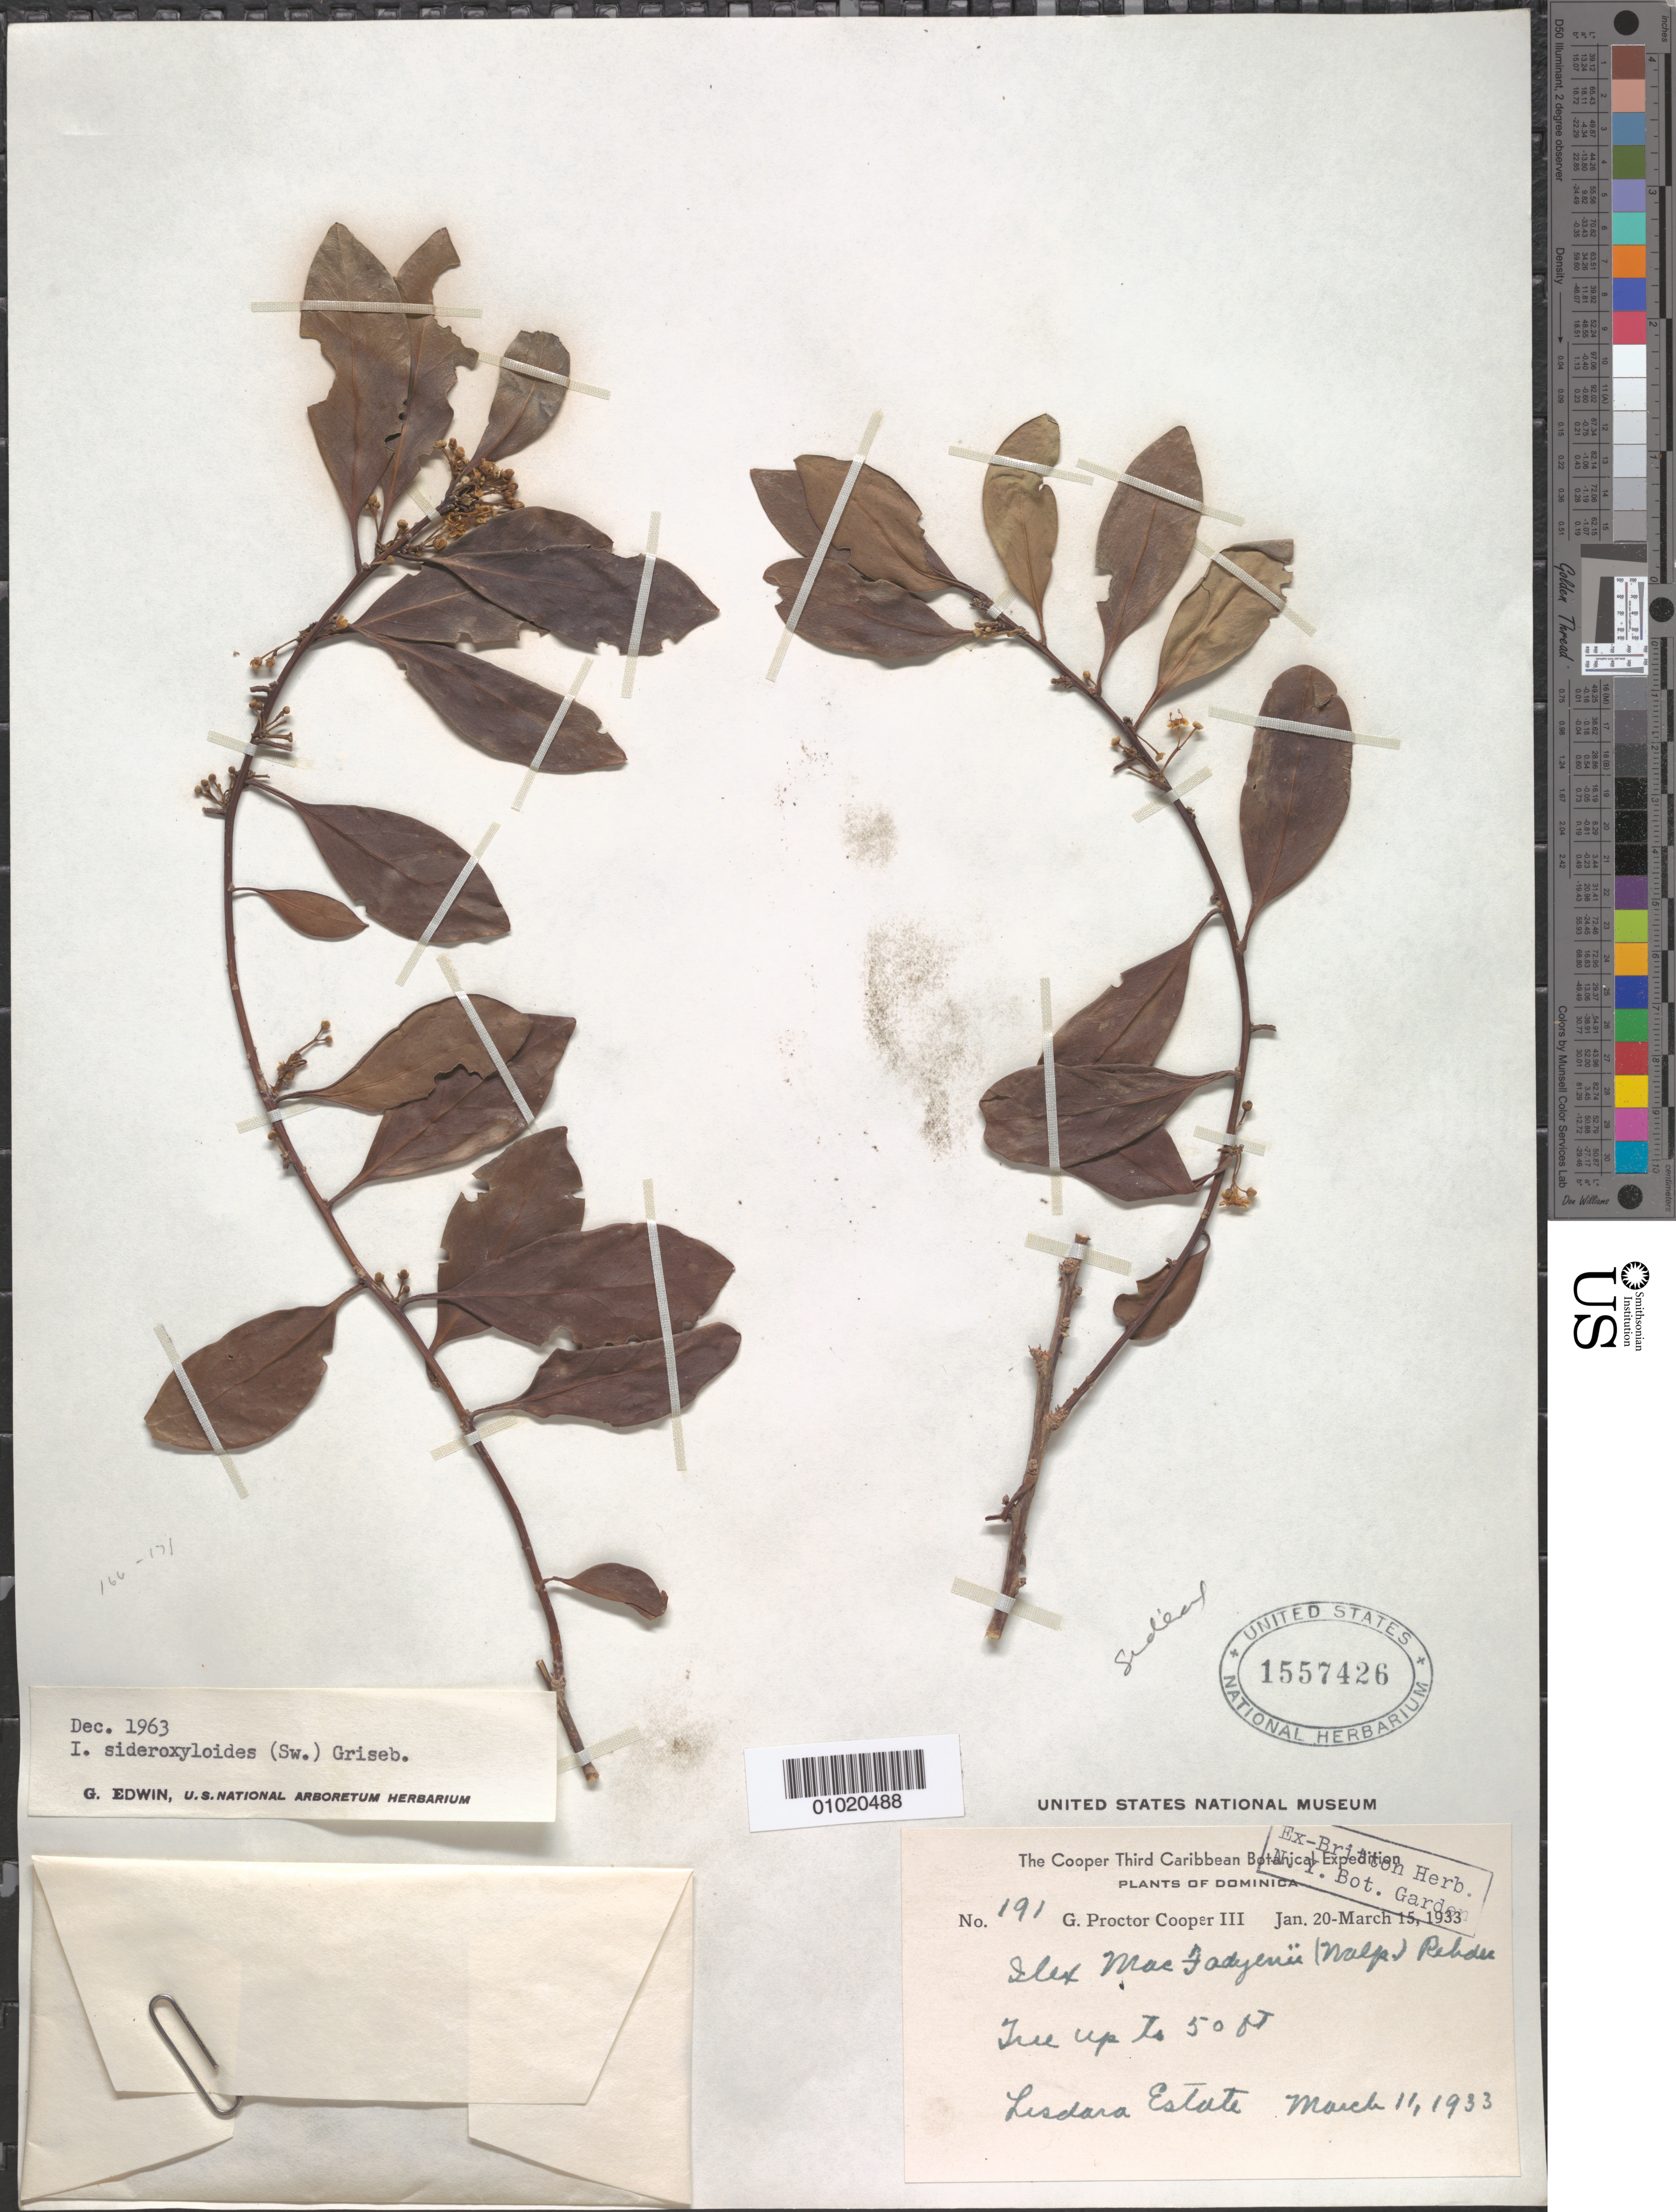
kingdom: Plantae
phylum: Tracheophyta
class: Magnoliopsida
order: Aquifoliales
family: Aquifoliaceae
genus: Ilex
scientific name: Ilex sideroxyloides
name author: (Sw.) Griseb.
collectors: G. Cooper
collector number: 191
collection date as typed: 11 Mar 1933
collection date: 1933-03-11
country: Dominica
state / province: St. Patrick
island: Dominica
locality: Lisdara Estate.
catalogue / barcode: US 1557426